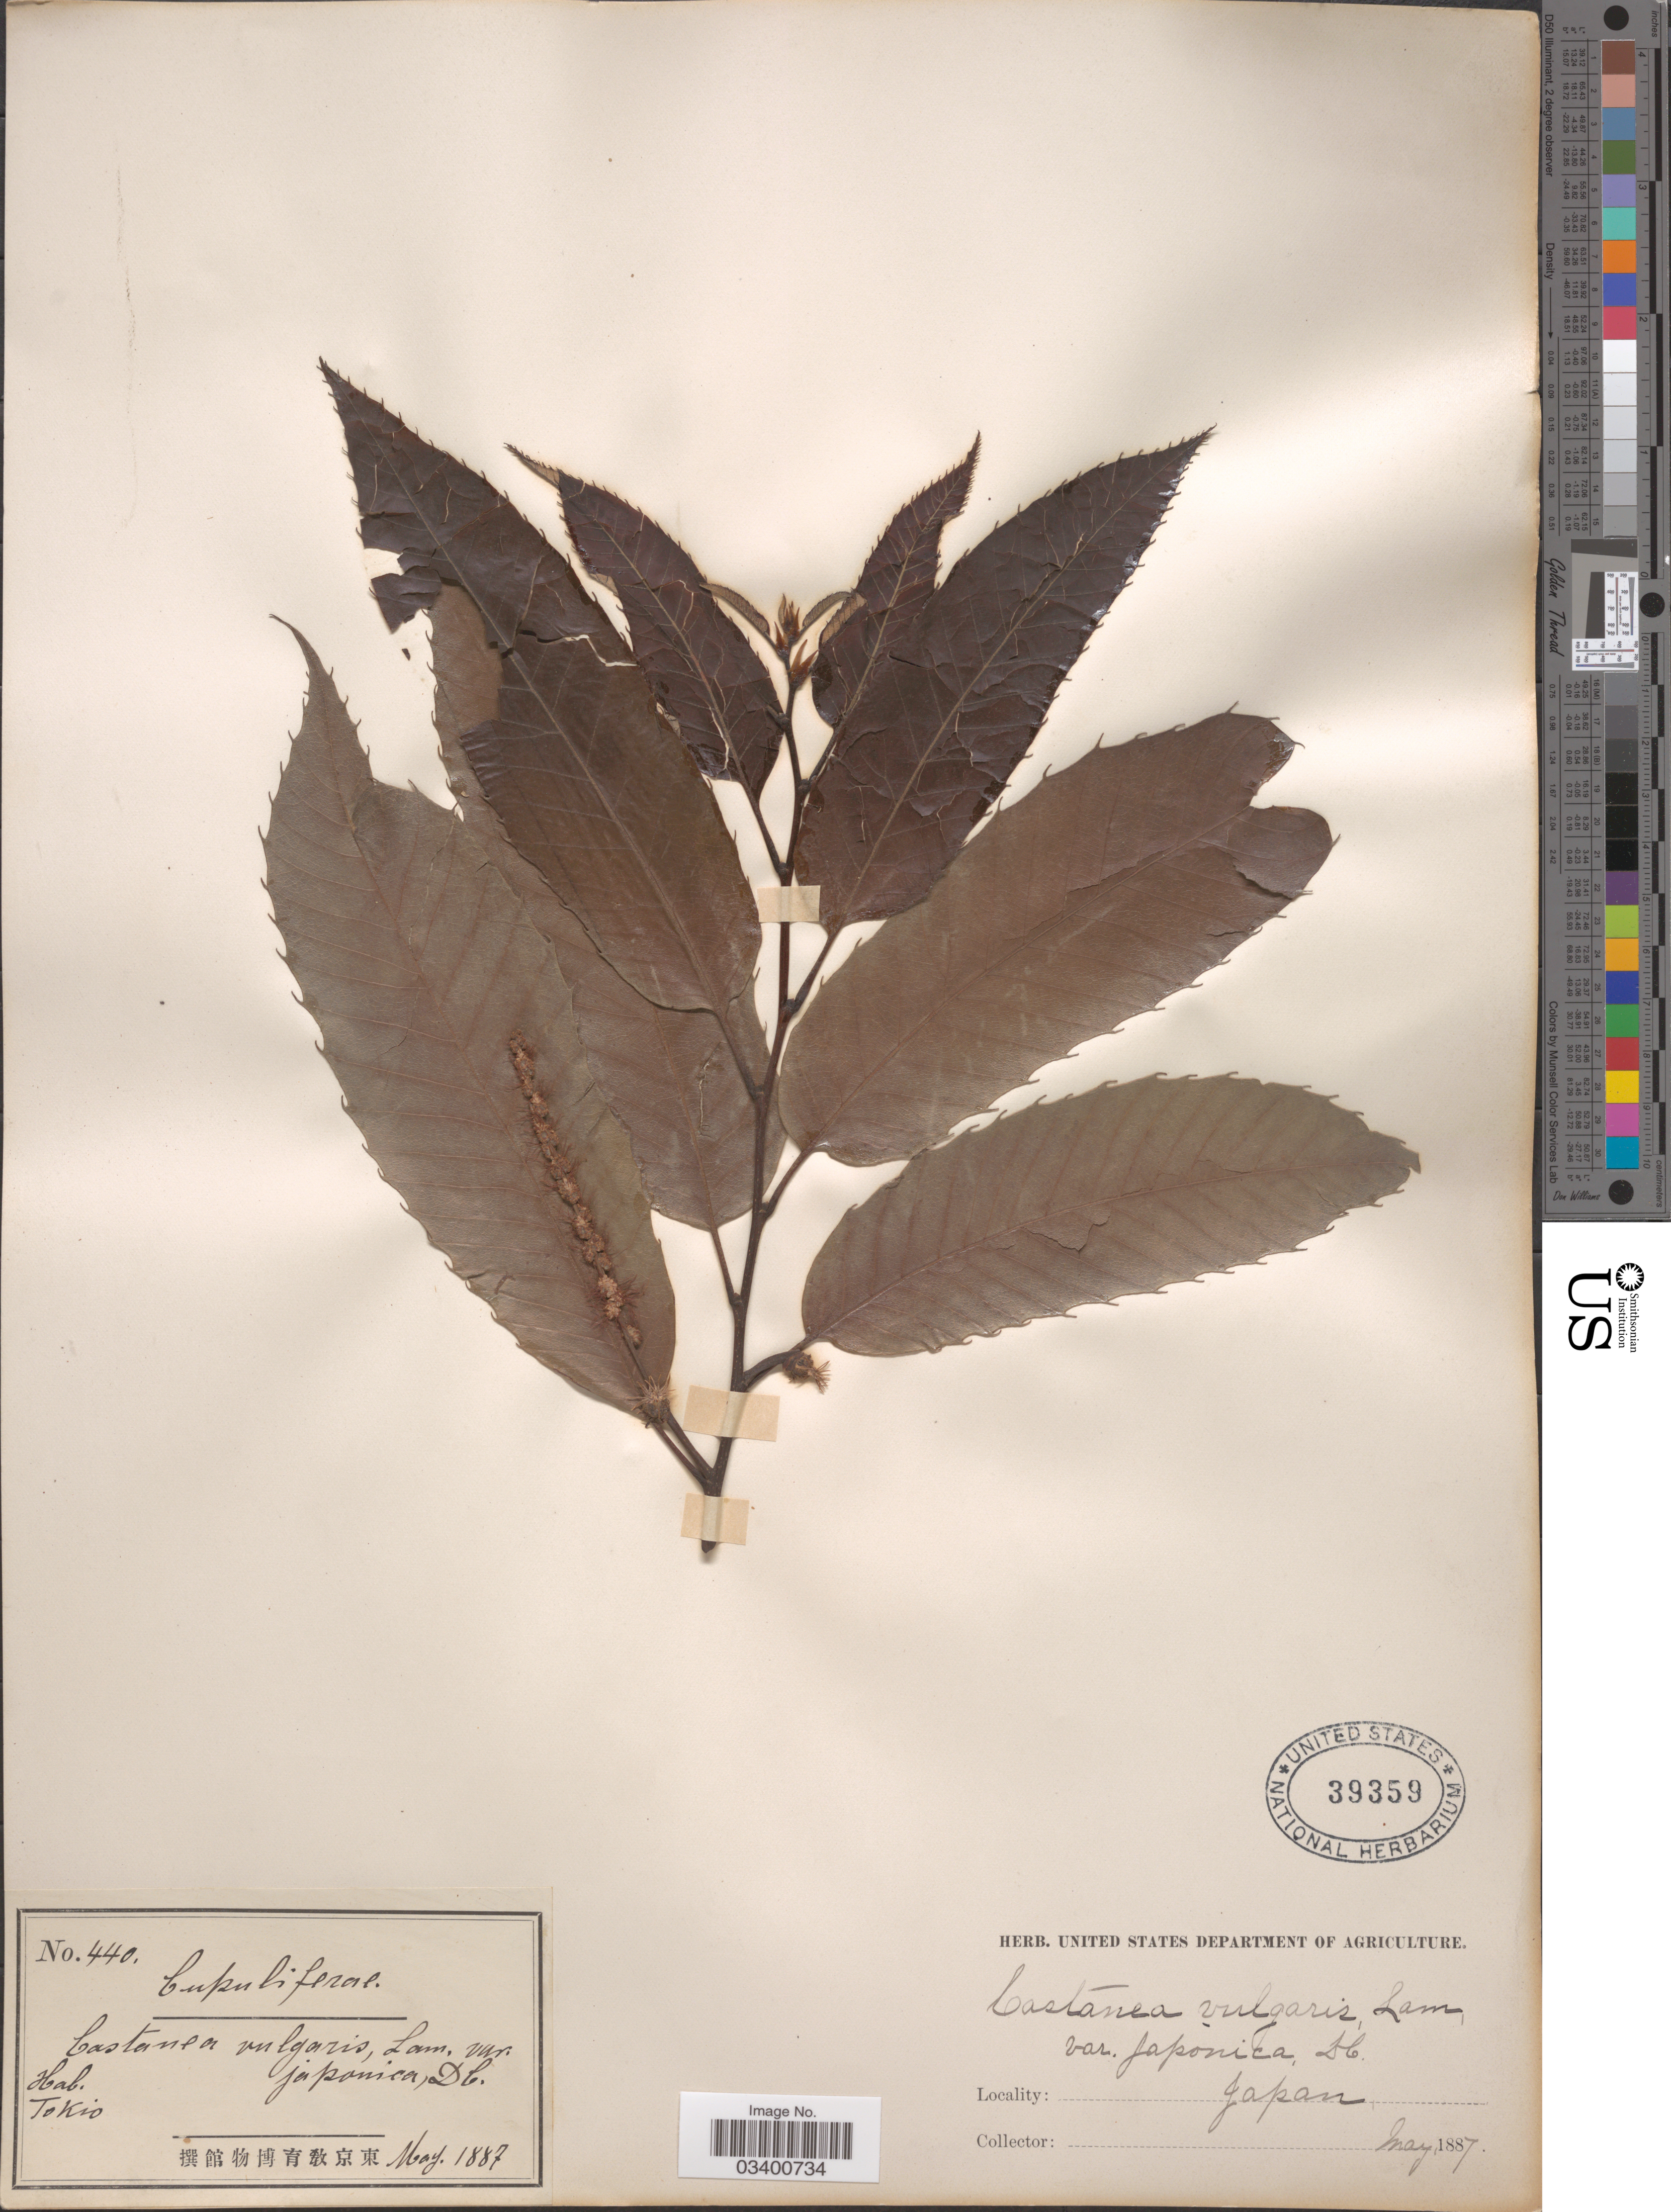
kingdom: Plantae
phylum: Tracheophyta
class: Magnoliopsida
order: Fagales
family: Fagaceae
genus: Castanea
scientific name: Castanea crenata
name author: Siebold & Zucc.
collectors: ex herb. U. S. Department of Agriculture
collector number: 440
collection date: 1887-05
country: Japan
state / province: Tokyo, Federal City of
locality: Tokio.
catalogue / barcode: US 39359